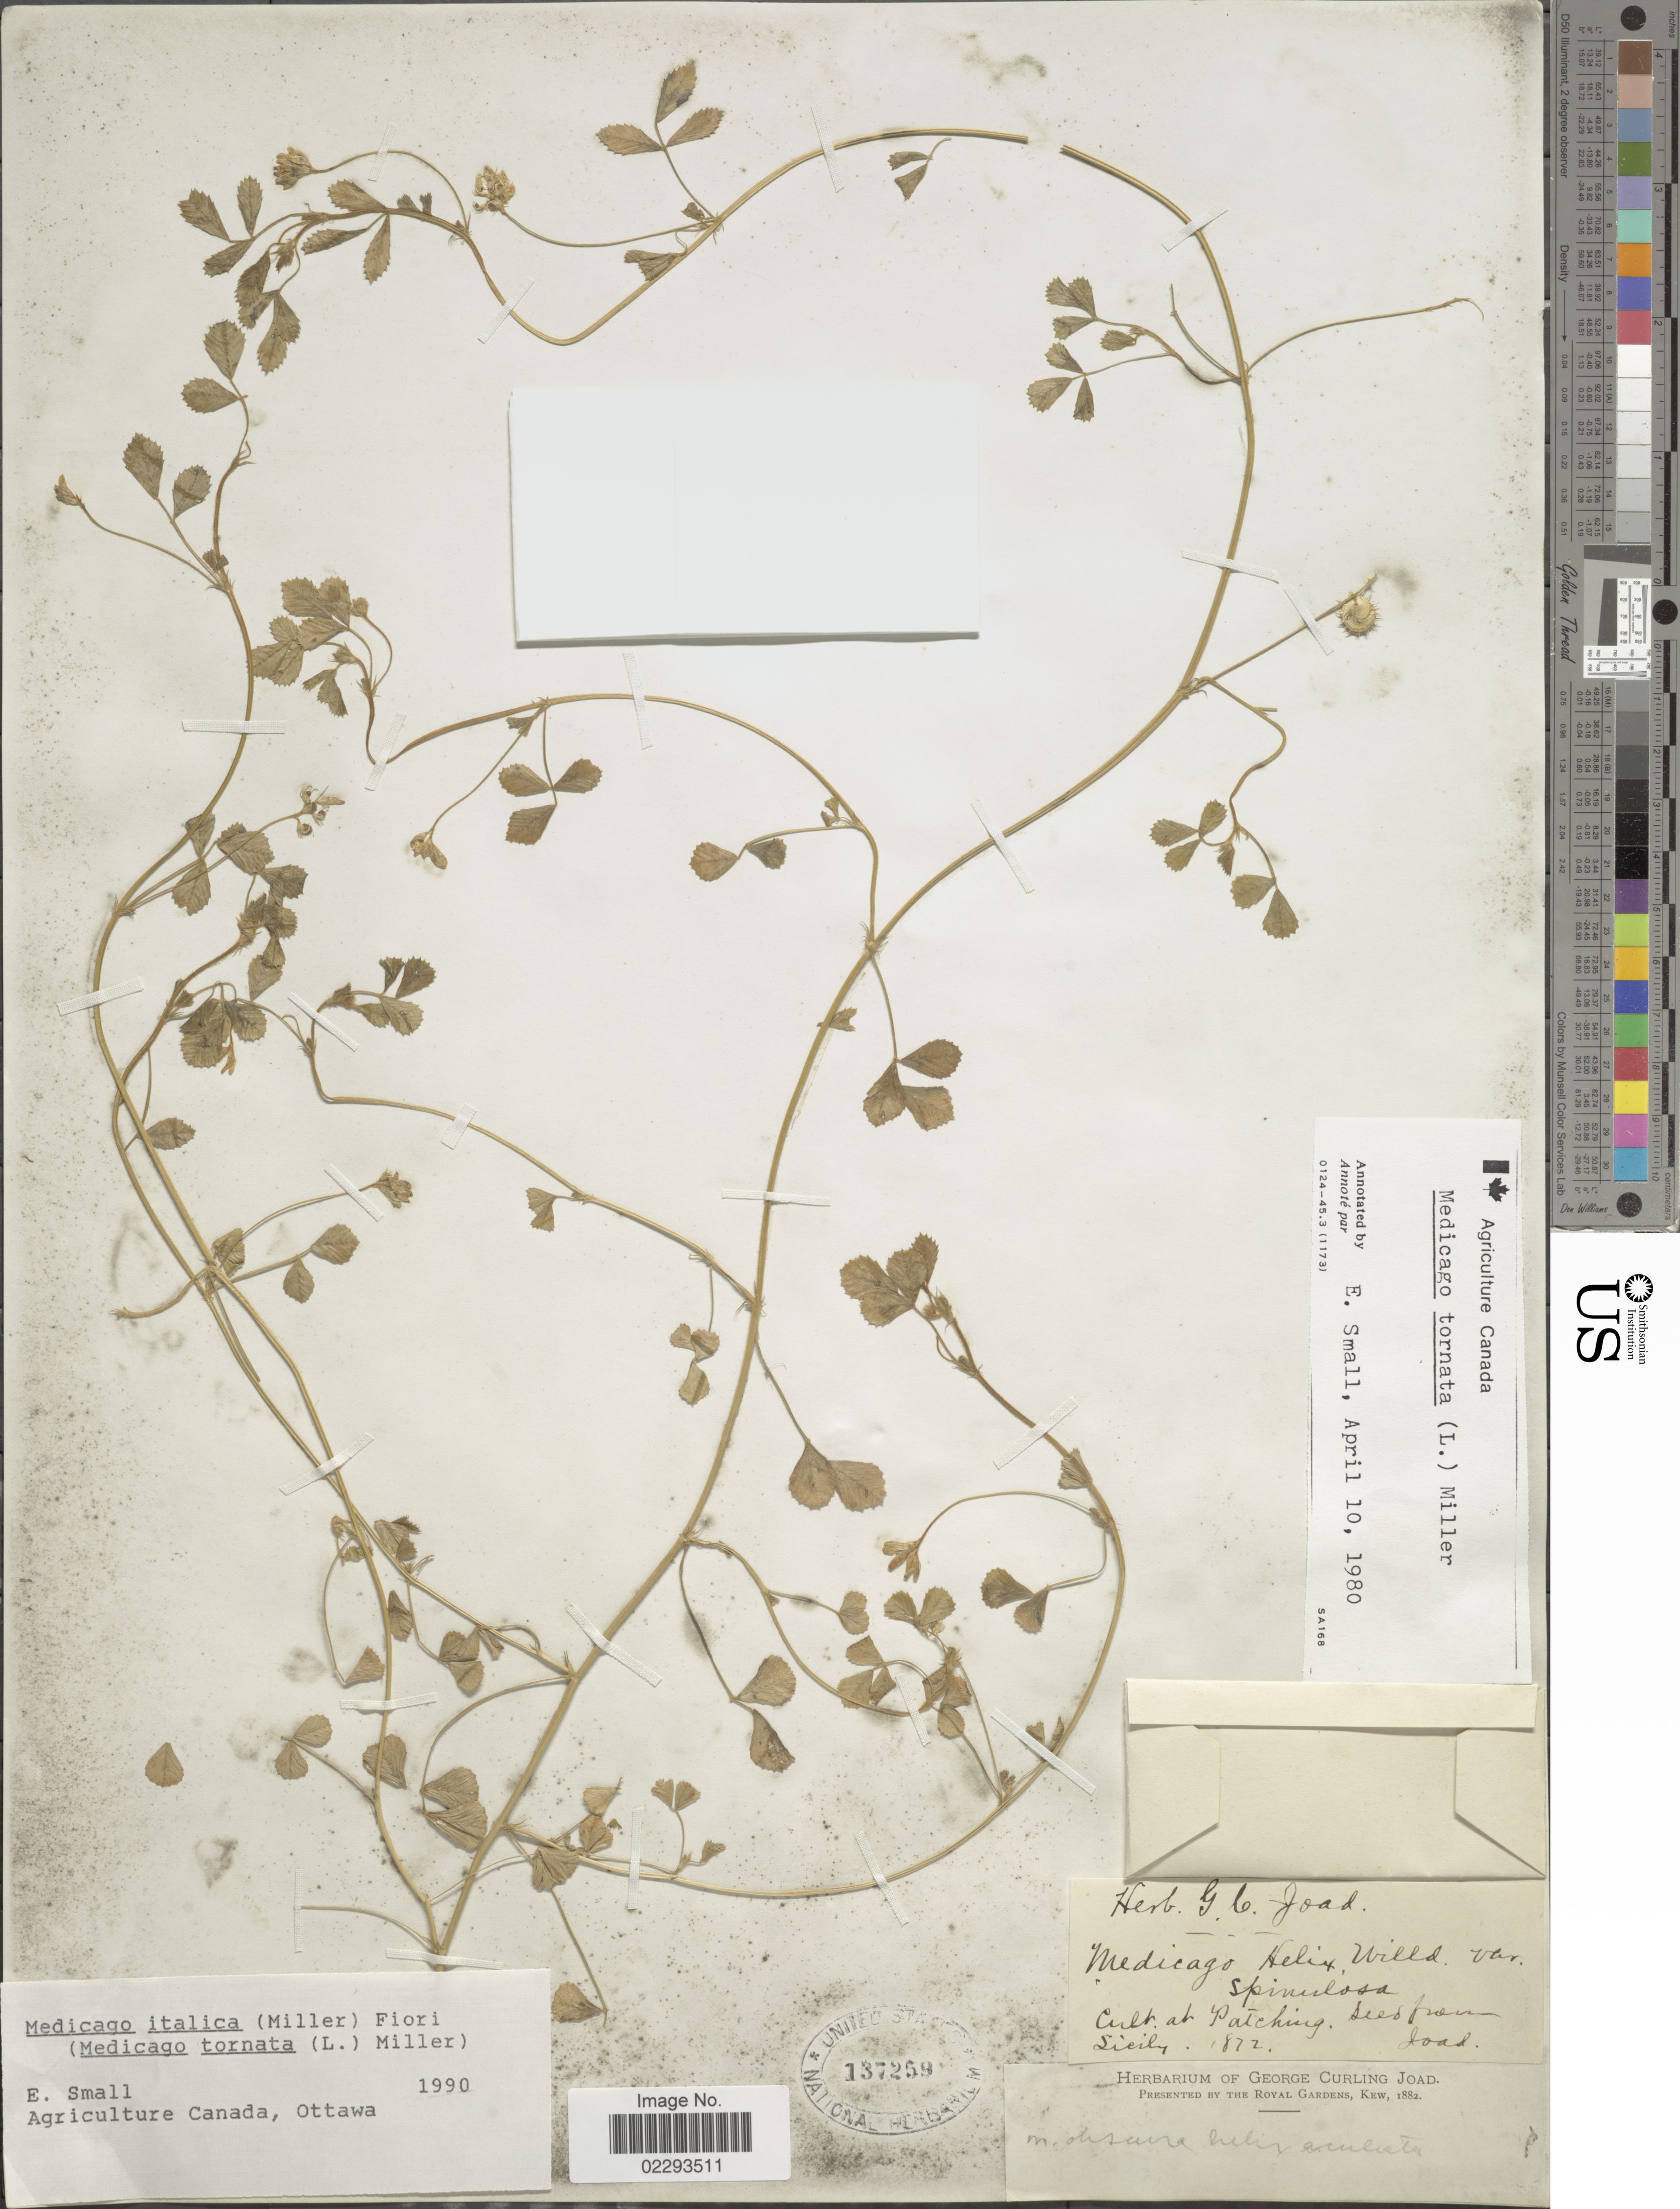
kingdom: Plantae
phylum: Tracheophyta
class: Magnoliopsida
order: Fabales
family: Fabaceae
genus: Medicago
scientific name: Medicago italica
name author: (Mill.) Fiori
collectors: G. C. Joad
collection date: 1872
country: Italy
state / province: Siciliana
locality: Cult. at Patching, seed from Sicily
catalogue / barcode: US 137259